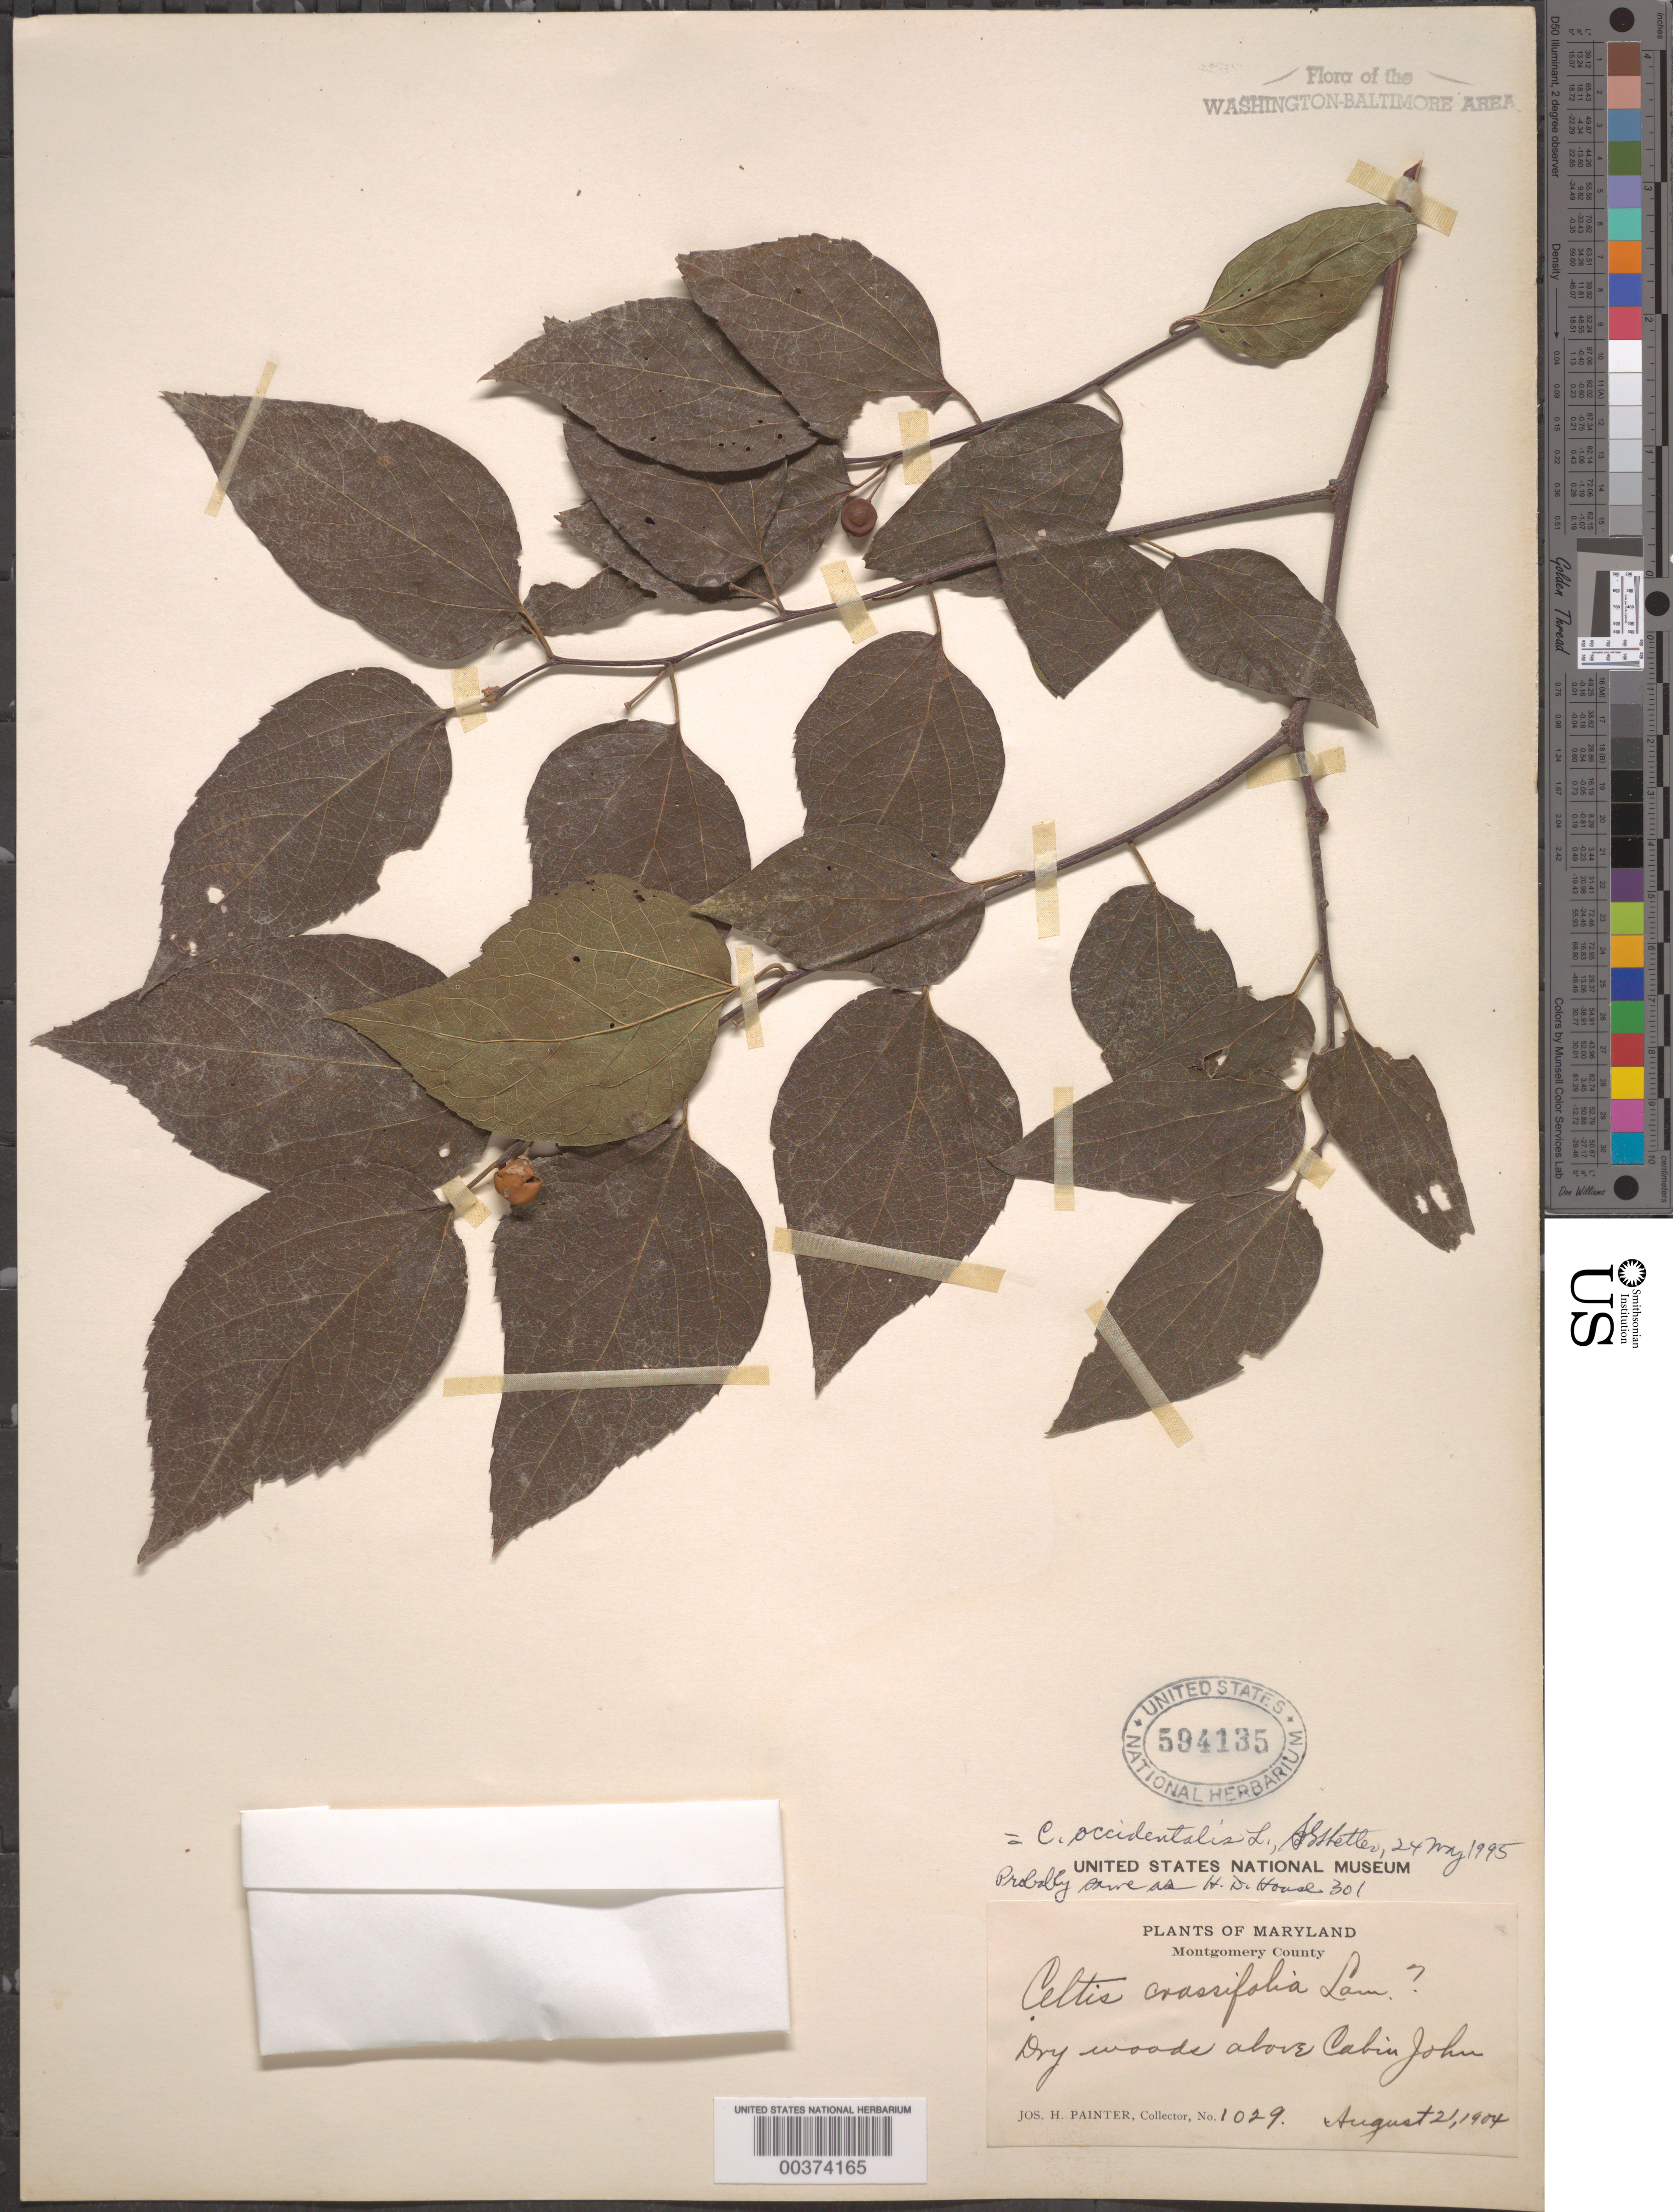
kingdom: Plantae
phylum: Tracheophyta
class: Magnoliopsida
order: Rosales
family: Cannabaceae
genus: Celtis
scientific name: Celtis occidentalis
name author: L.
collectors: J. H. Painter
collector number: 1029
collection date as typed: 21 Aug 1904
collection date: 1904-08-21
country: United States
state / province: Maryland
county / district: Montgomery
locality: Above Cabin John C. & O. Canal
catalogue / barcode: US 594135